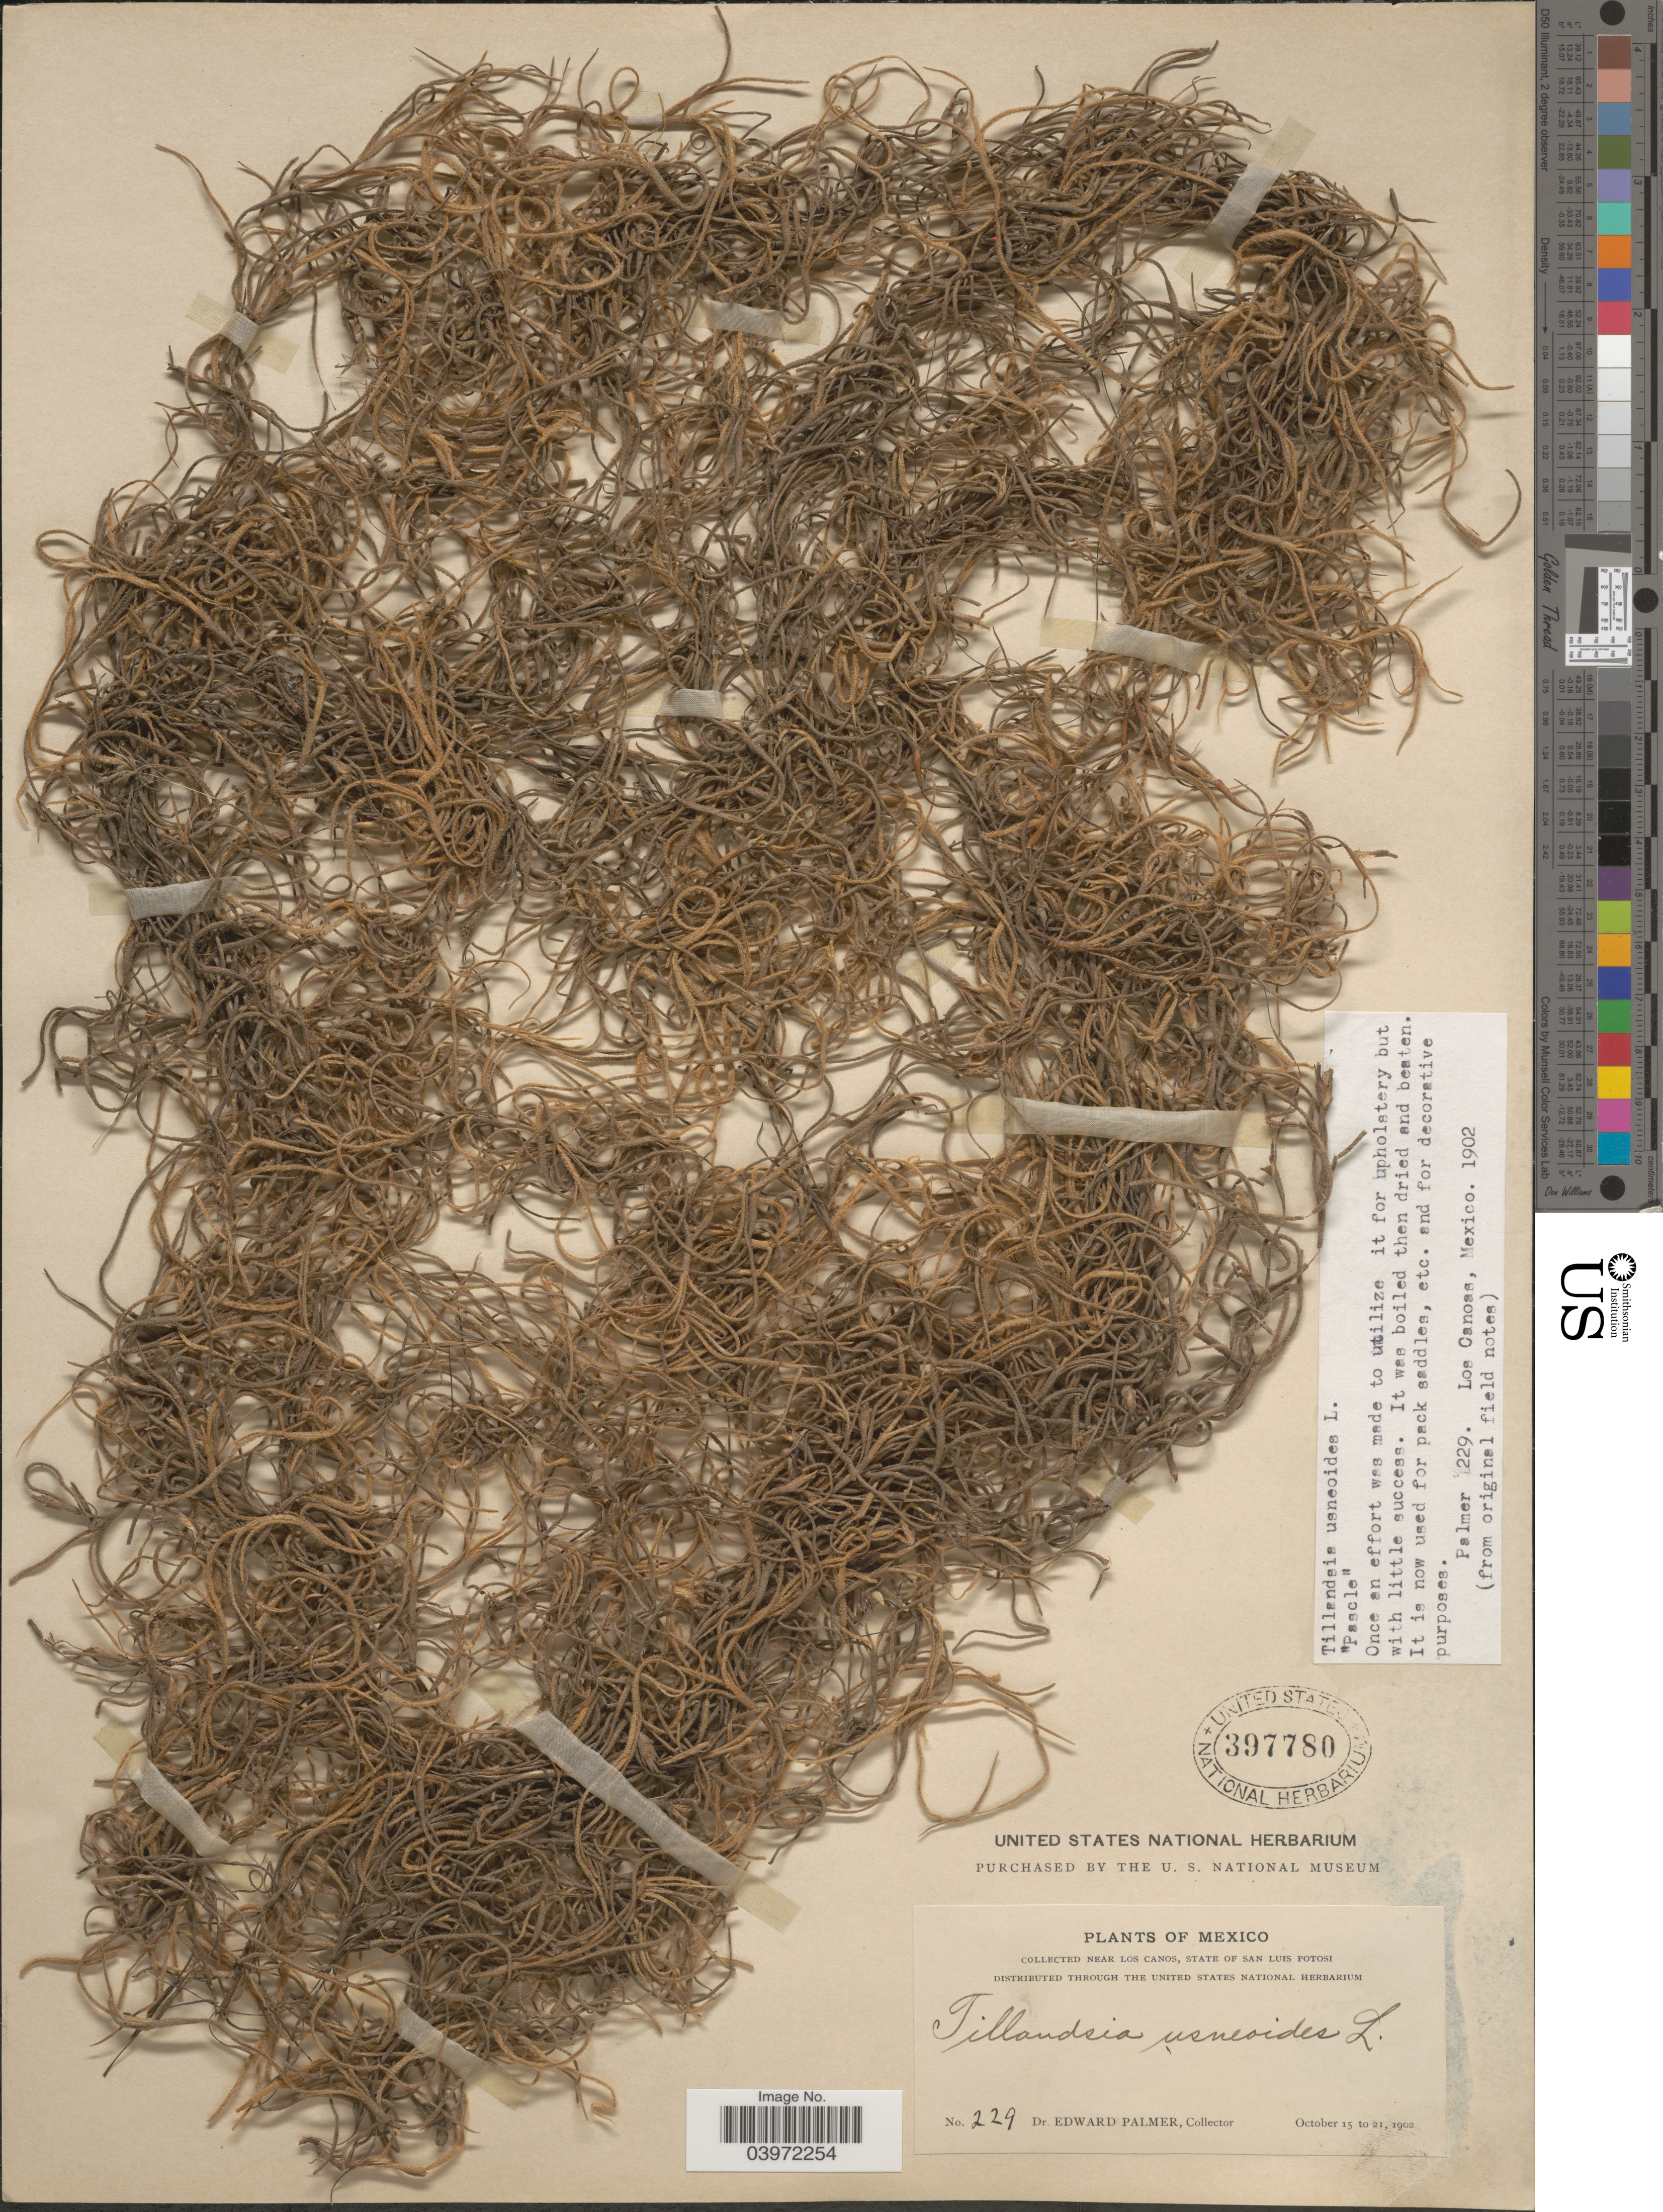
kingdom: Plantae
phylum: Tracheophyta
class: Liliopsida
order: Poales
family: Bromeliaceae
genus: Tillandsia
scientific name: Tillandsia usneoides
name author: (L.) L.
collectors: E. Palmer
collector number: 229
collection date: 1902-10-15/1902-10-21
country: Mexico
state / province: San Luis Potosí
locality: Near Los Canos.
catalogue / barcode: US 397780